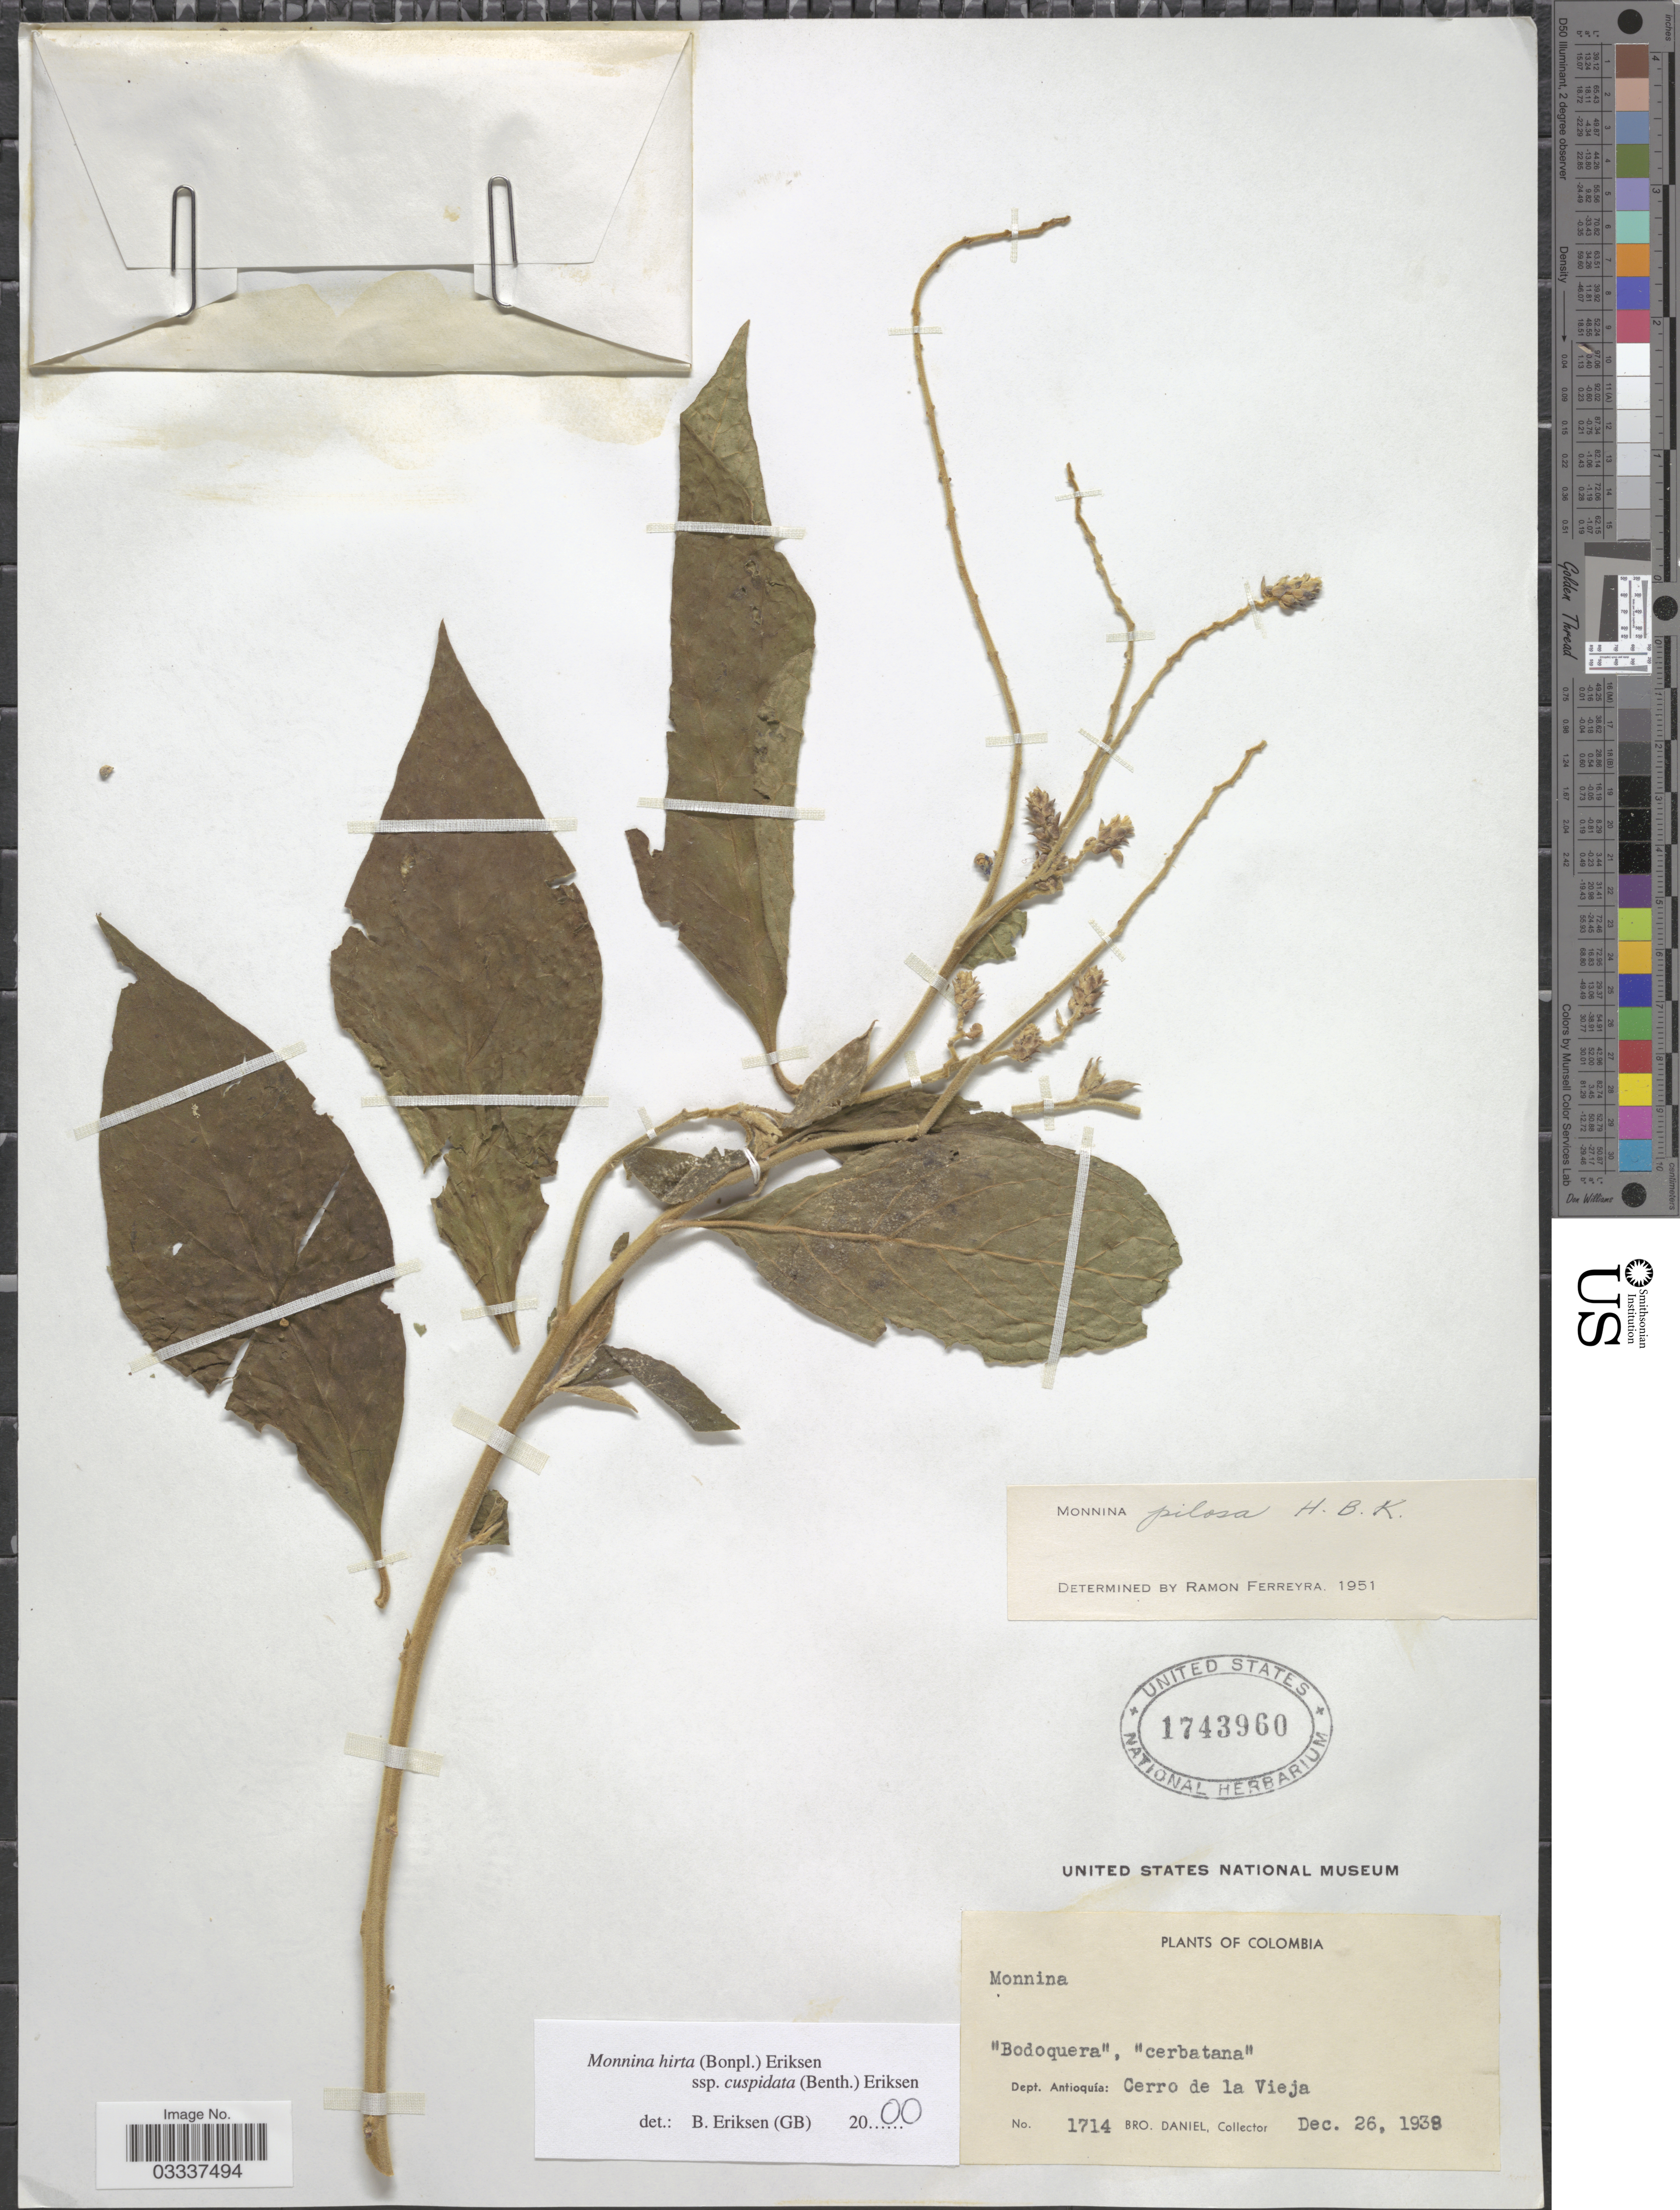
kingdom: Plantae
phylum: Tracheophyta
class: Magnoliopsida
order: Fabales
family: Polygalaceae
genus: Monnina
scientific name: Monnina hirta subsp. cuspidata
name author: (Benth.) B. Eriksen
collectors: Bro. Daniel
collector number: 1714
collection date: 1938-12-26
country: Colombia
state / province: Antioquia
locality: Dept. Antioquía: Cerro de la Vieja.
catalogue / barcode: US 1743960